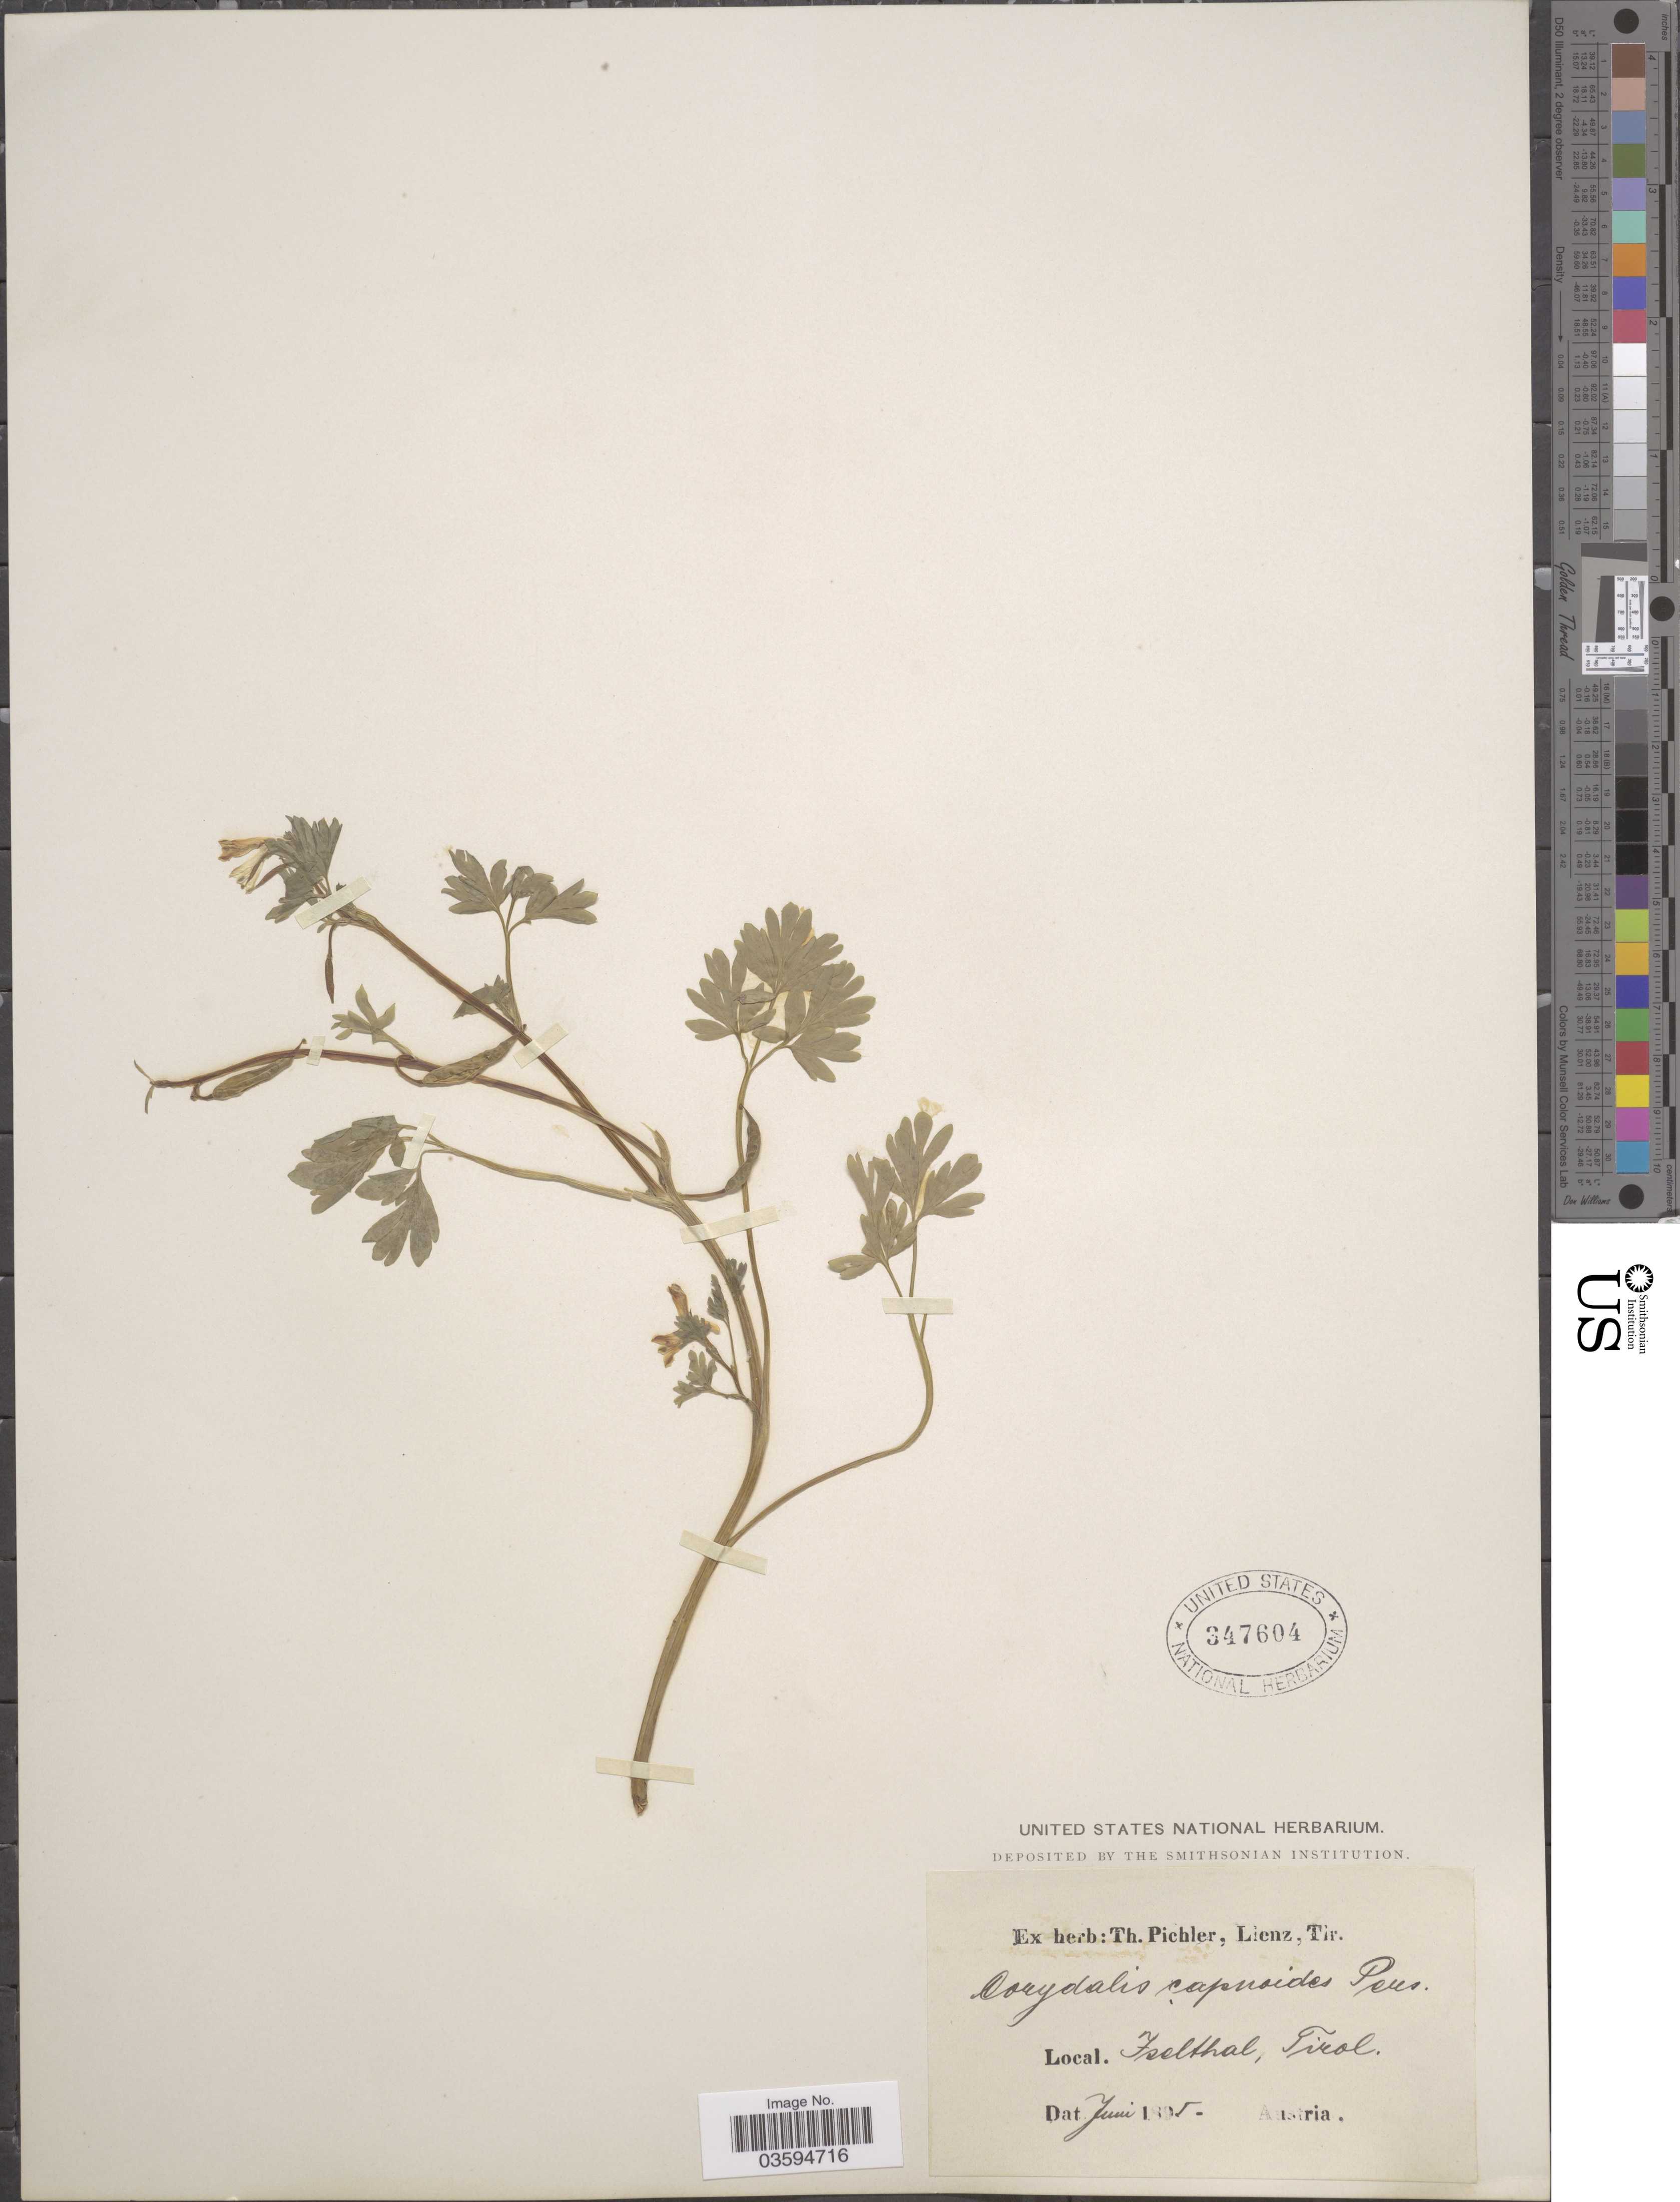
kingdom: Plantae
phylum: Tracheophyta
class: Magnoliopsida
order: Ranunculales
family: Papaveraceae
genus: Corydalis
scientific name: Corydalis capnoides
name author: (L.) Pers.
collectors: ex herb. T. Pichler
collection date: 1895-06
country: Austria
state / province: Tirol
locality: Iselthal. [interpreted]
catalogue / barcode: US 347604